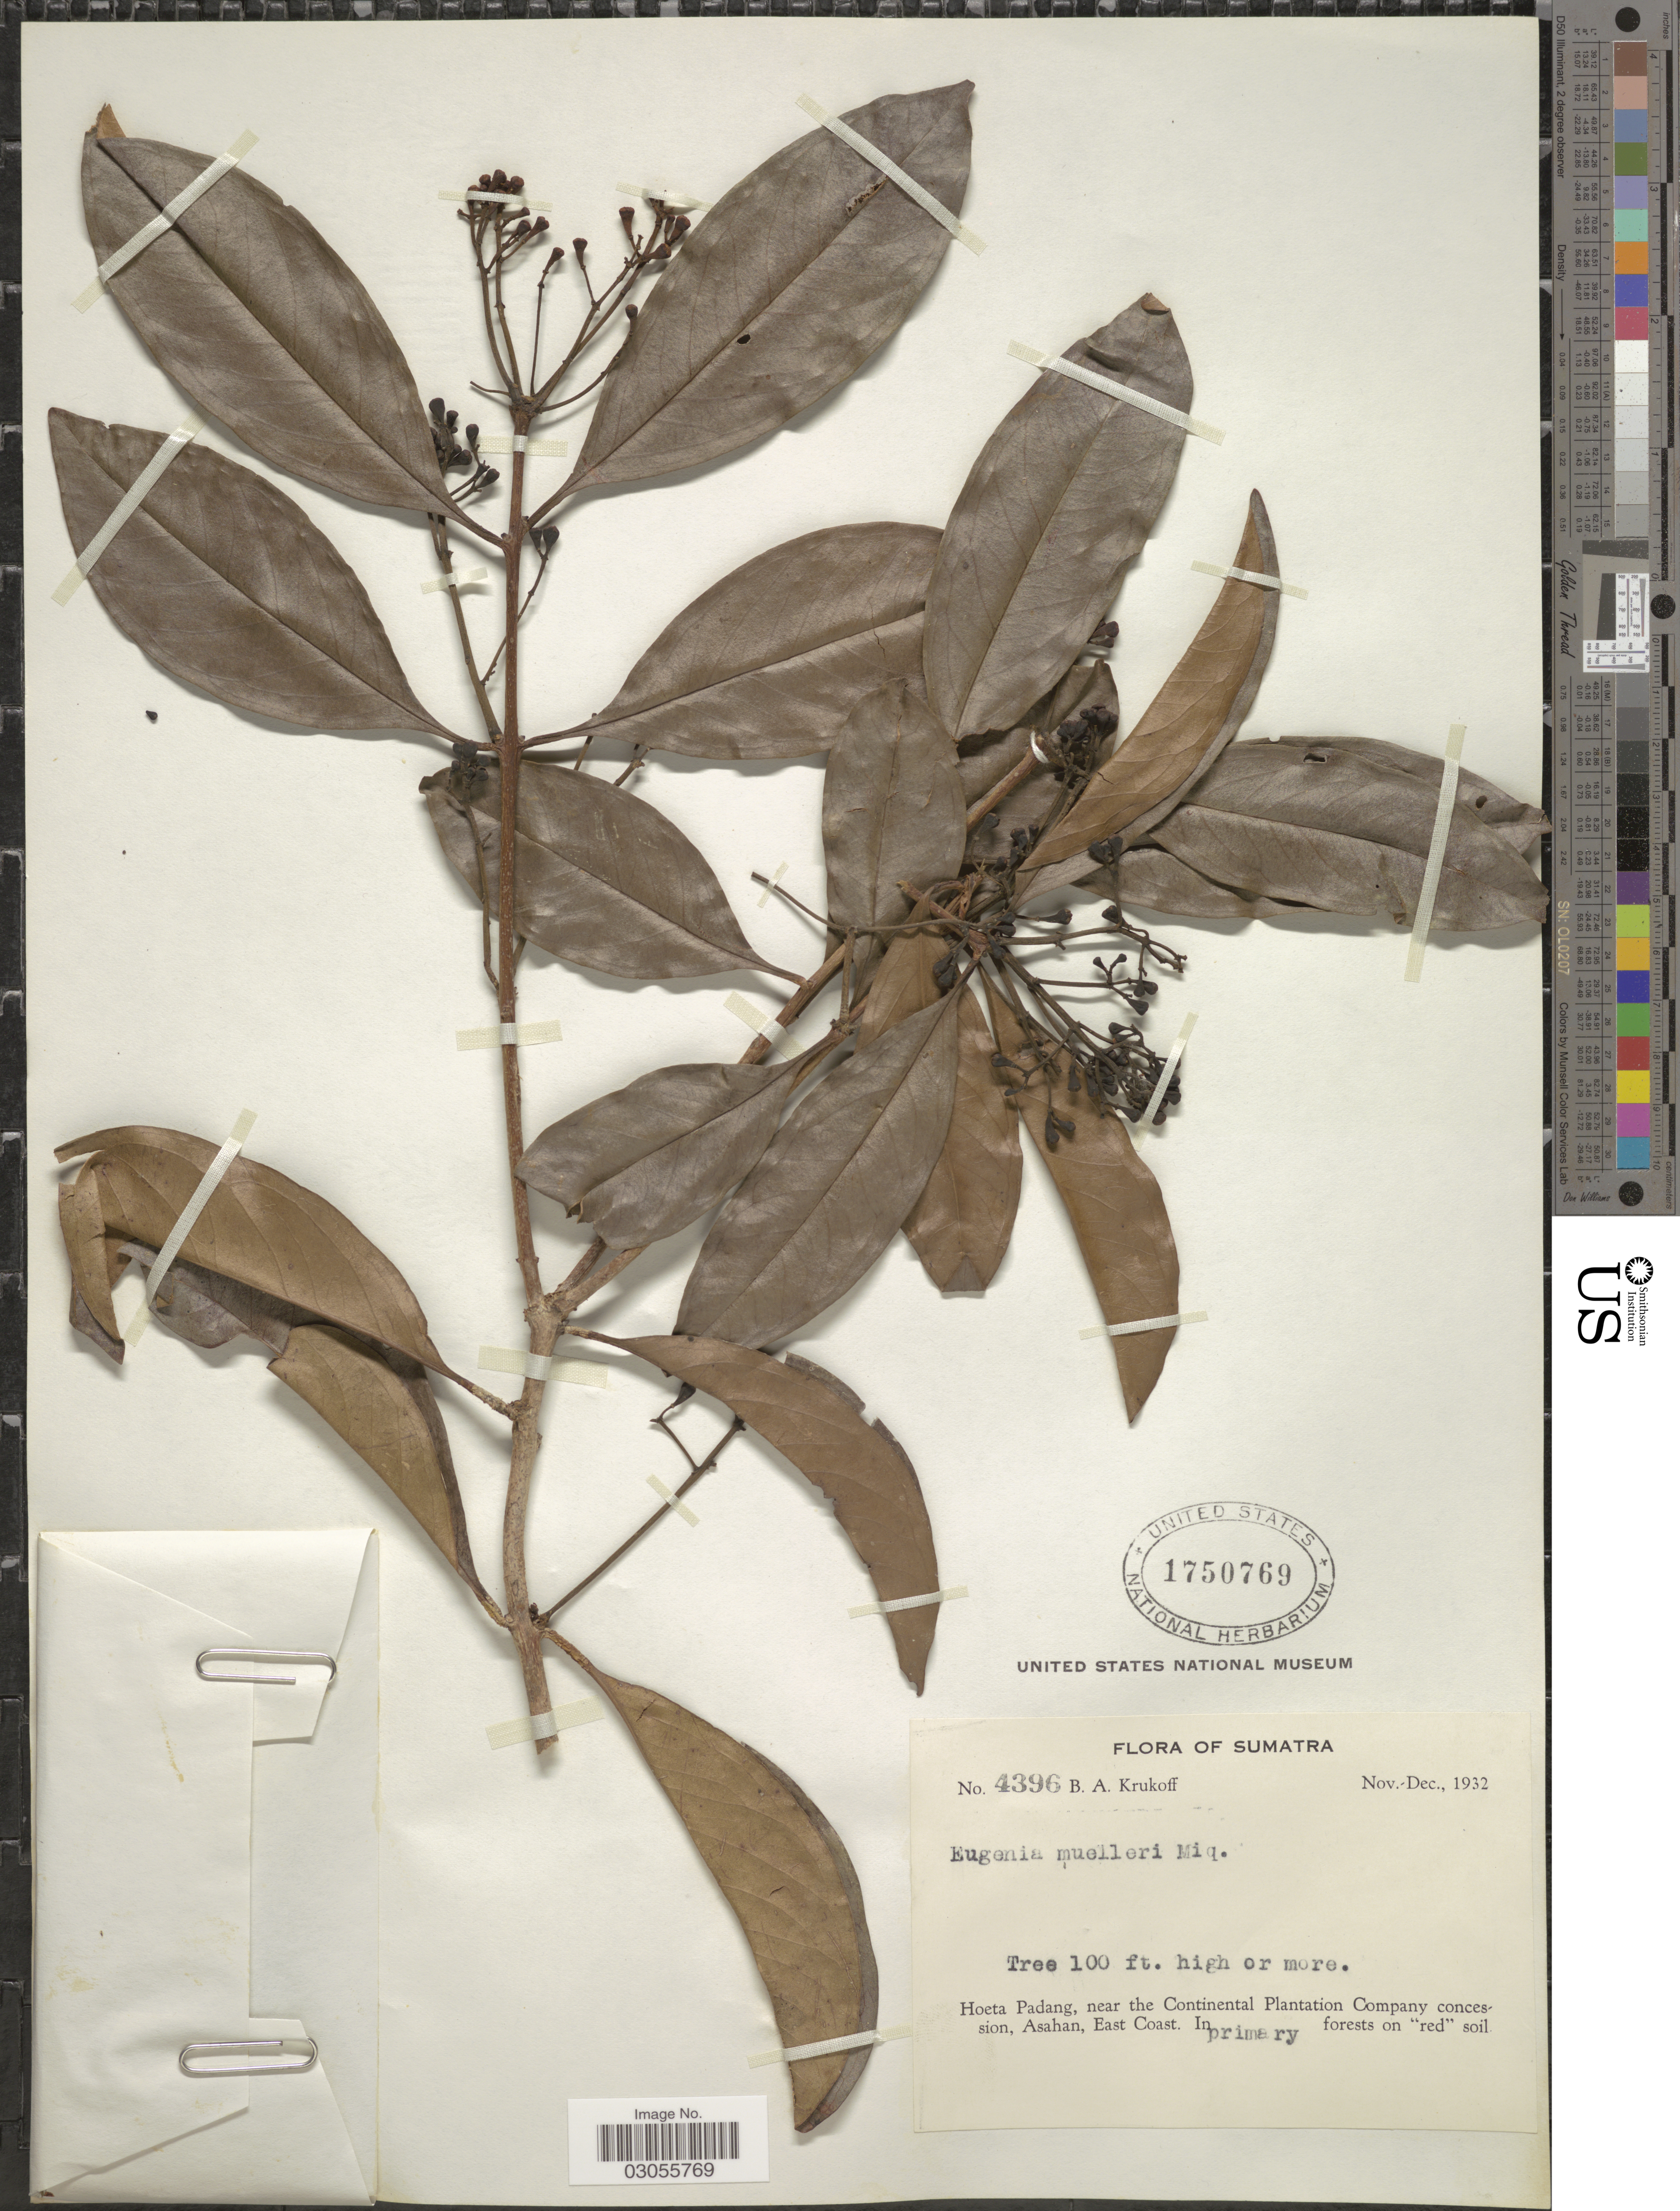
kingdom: Plantae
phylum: Tracheophyta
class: Magnoliopsida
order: Myrtales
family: Myrtaceae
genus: Syzygium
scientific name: Syzygium muelleri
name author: (Miq.) Miq.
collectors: B. A. Krukoff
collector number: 4396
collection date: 1932-11/1932-12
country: Indonesia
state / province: Sumatra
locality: Hoeta Padang, near the Continental Plantation Company concession, Asahan, East Coast.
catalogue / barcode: US 1750769